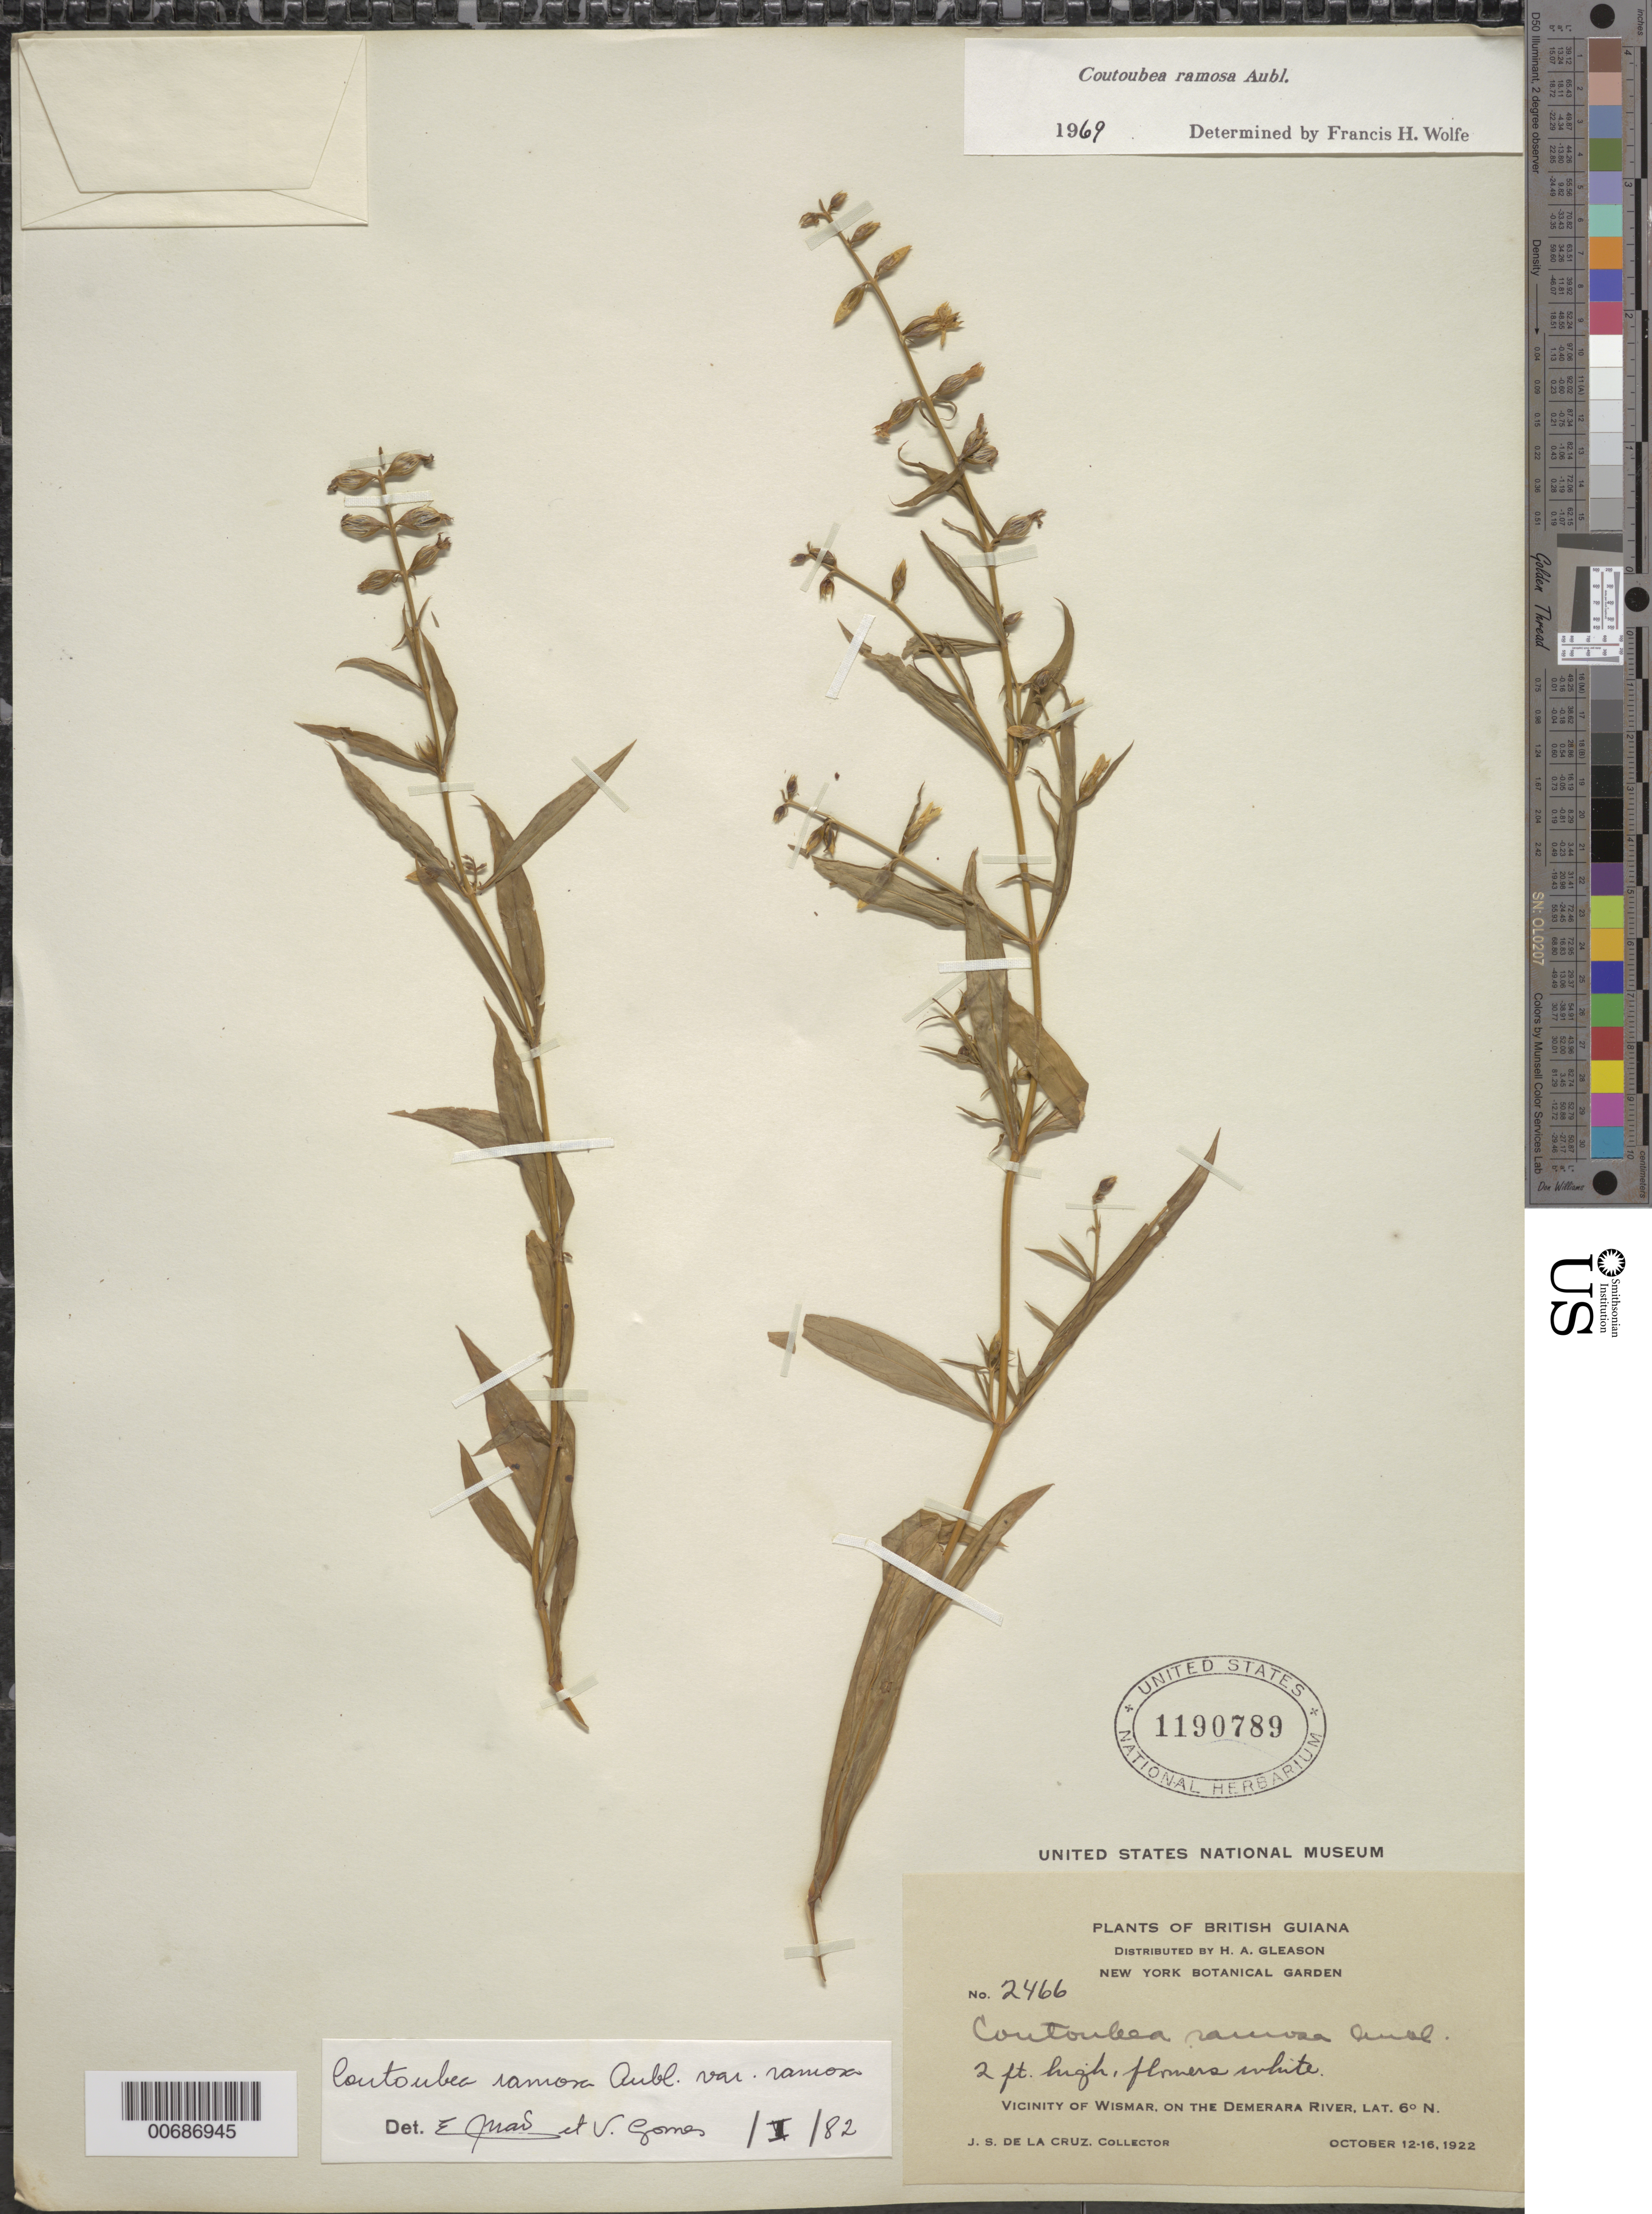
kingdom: Plantae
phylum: Tracheophyta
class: Magnoliopsida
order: Gentianales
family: Gentianaceae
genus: Coutoubea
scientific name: Coutoubea ramosa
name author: Aubl.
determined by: Guimaraes, E. F.; Gomes, V.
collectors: J. S. de la Cruz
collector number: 2466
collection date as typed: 12-Oct-22 to 16-Oct-22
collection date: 1922-10-12/1922-10-16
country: Guyana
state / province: U. Demerara-Berbice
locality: Wismar vic., on the Demerara River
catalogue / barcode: US 1190789